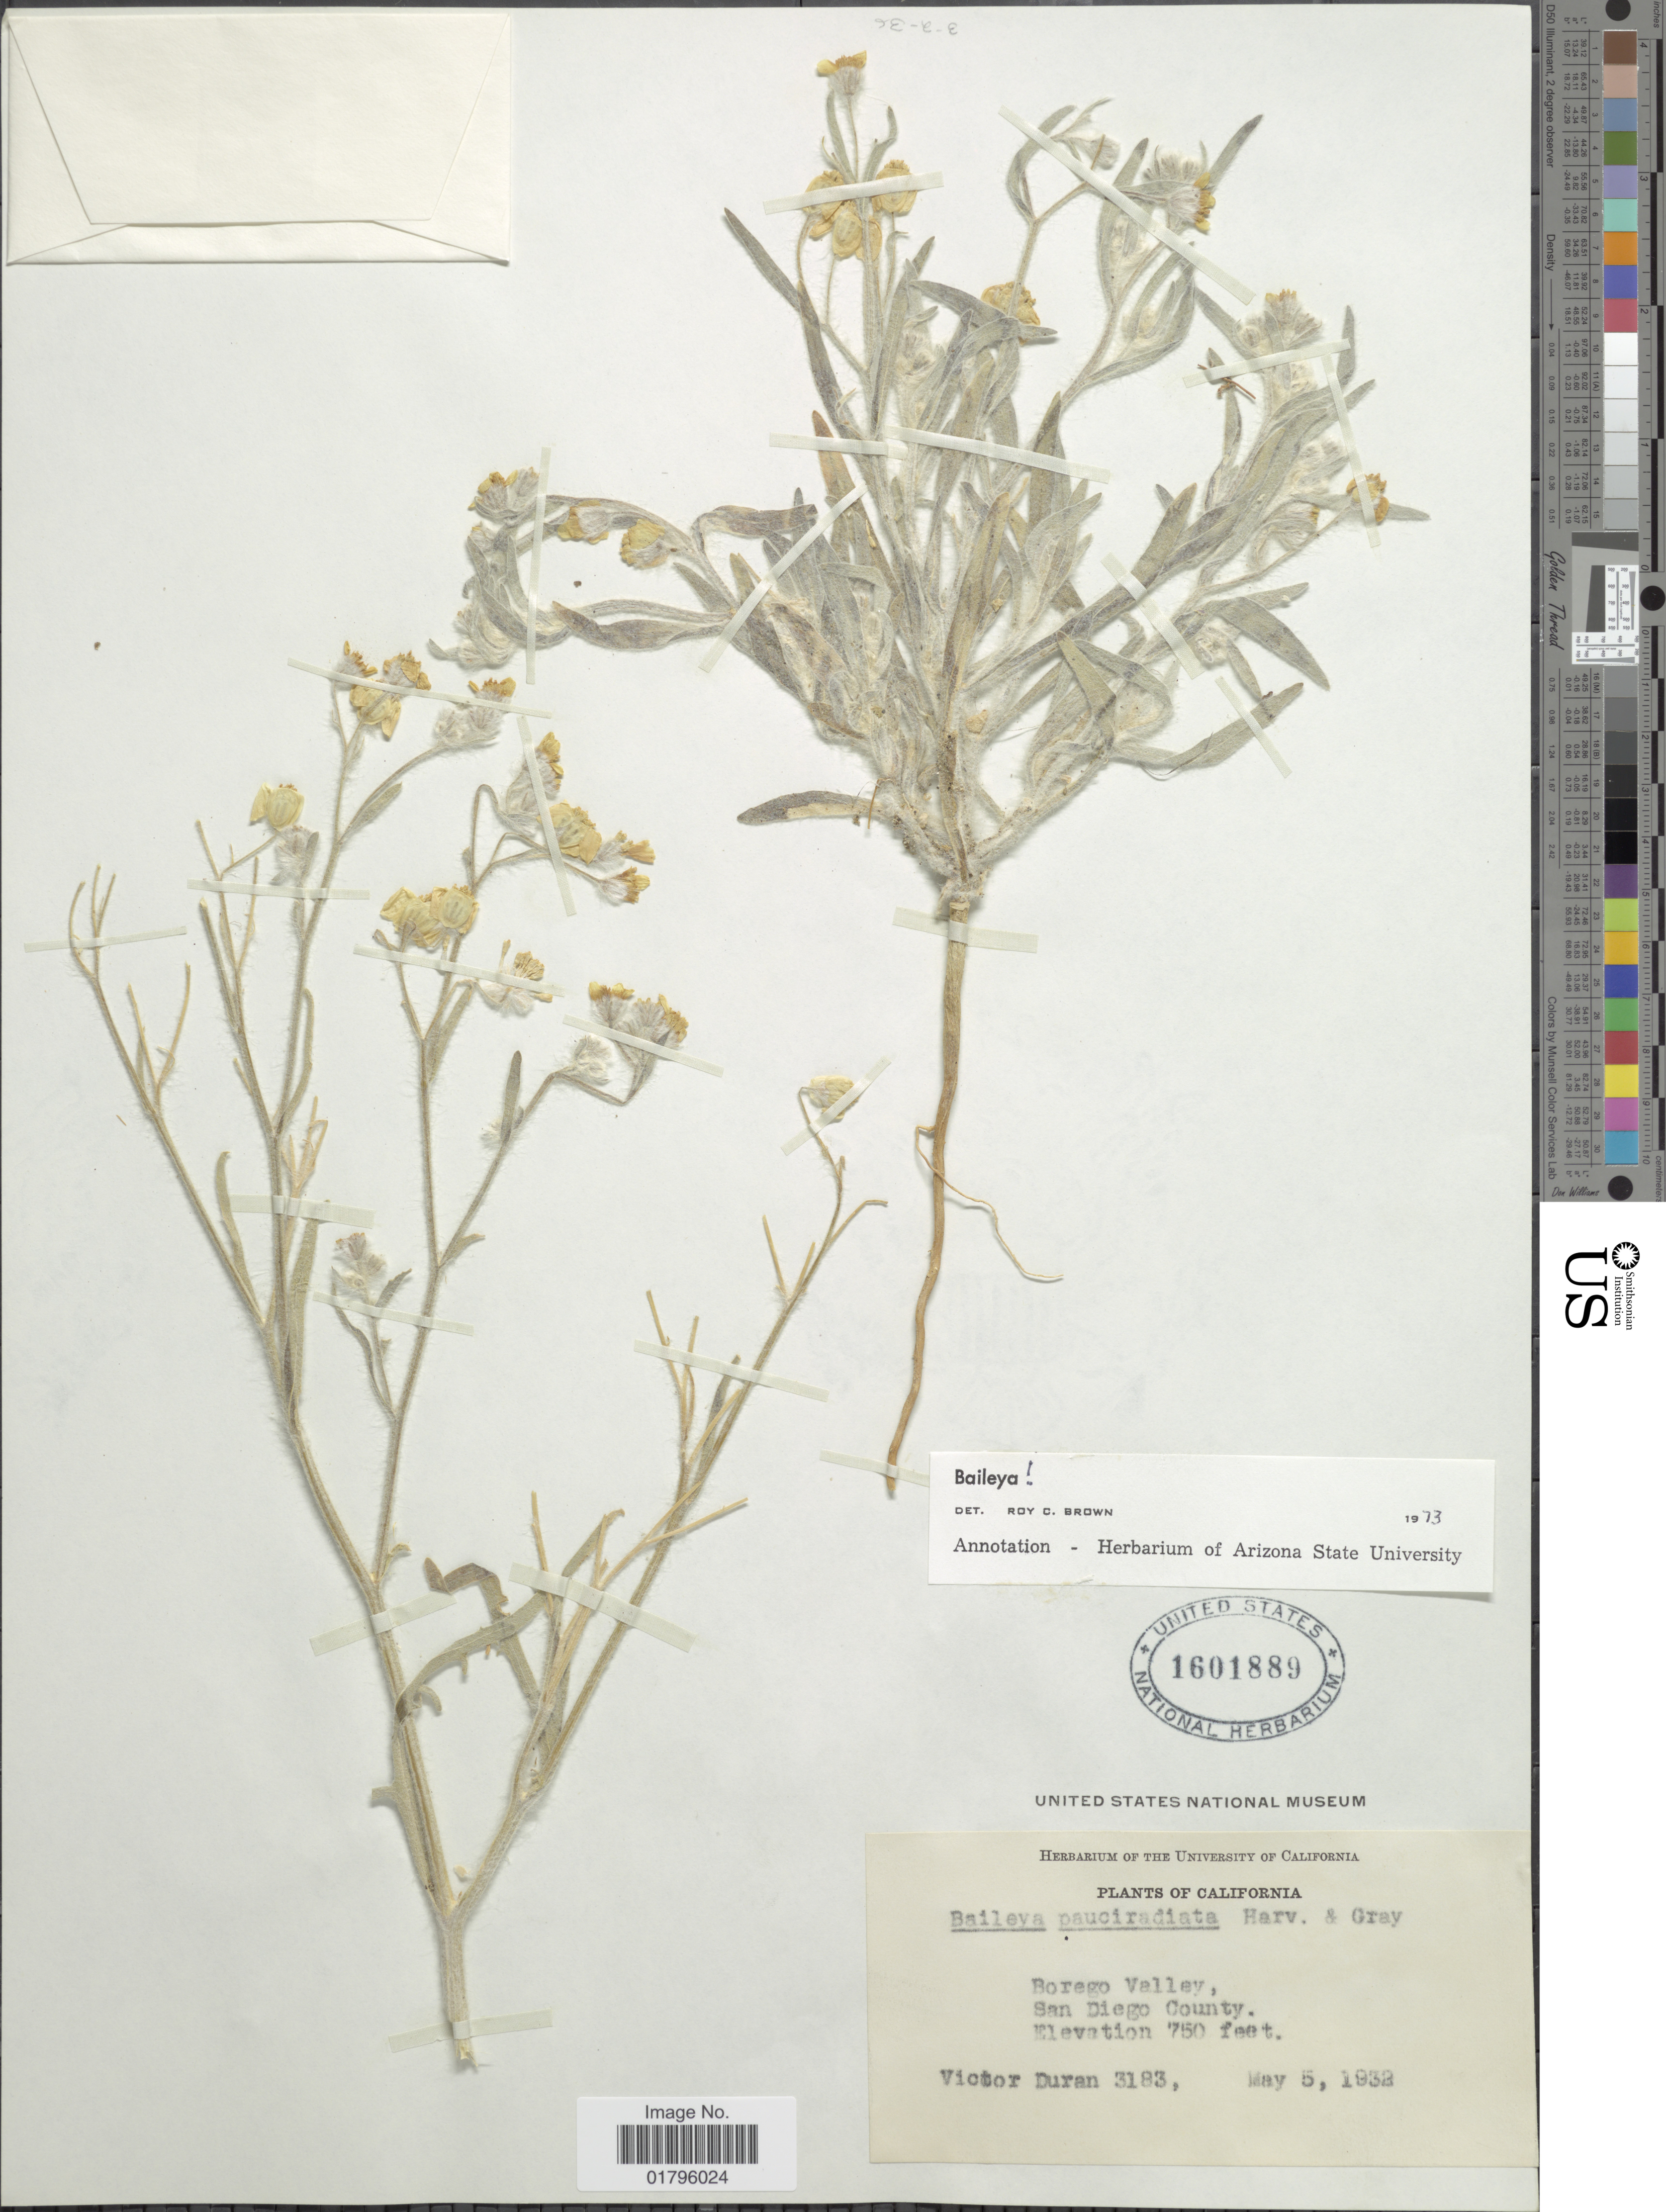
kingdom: Plantae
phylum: Tracheophyta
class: Magnoliopsida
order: Asterales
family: Asteraceae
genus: Baileya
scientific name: Baileya pauciradiata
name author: Harv. & A. Gray ex A. Gray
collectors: V. Duran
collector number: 3183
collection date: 1932-05-05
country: United States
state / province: California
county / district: San Diego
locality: Borego Valley, San Diego County.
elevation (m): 229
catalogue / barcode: US 1601889